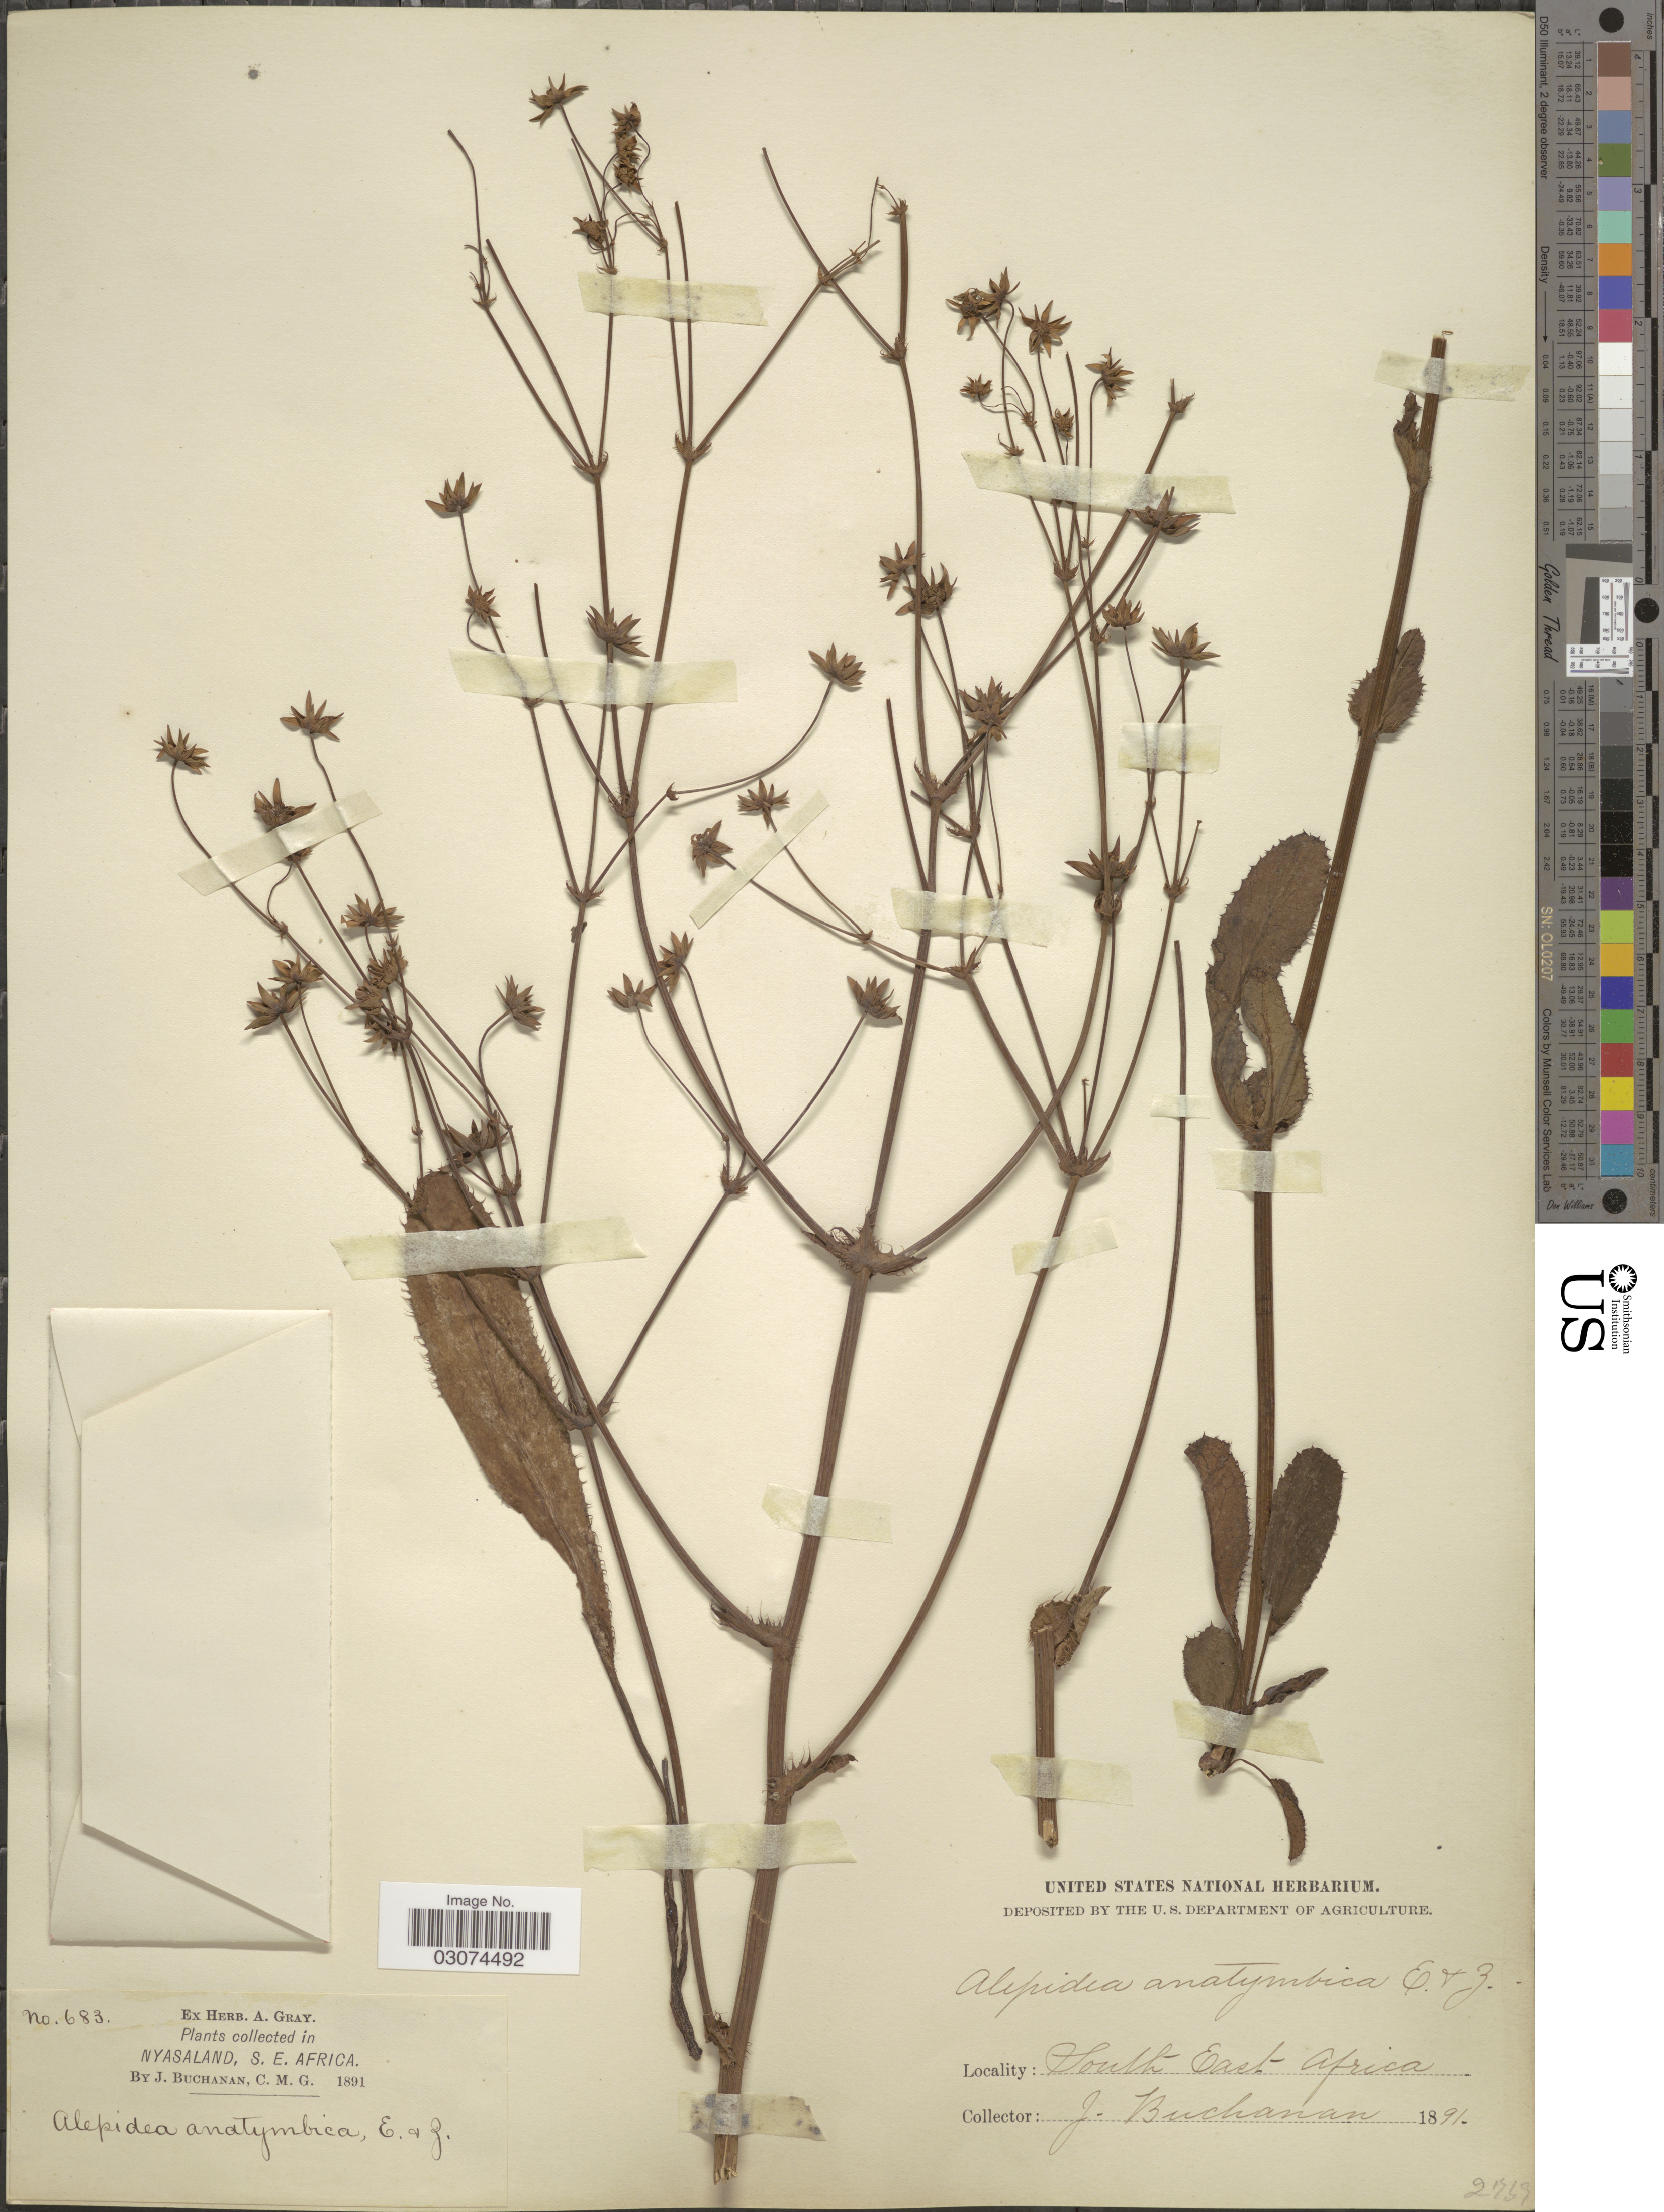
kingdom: Plantae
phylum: Tracheophyta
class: Magnoliopsida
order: Apiales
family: Apiaceae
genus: Alepidea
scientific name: Alepidea amatymbica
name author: Eckl. & Zeyh.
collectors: J. Buchanan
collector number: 683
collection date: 1891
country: Malawi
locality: Nyasaland, South East Africa.